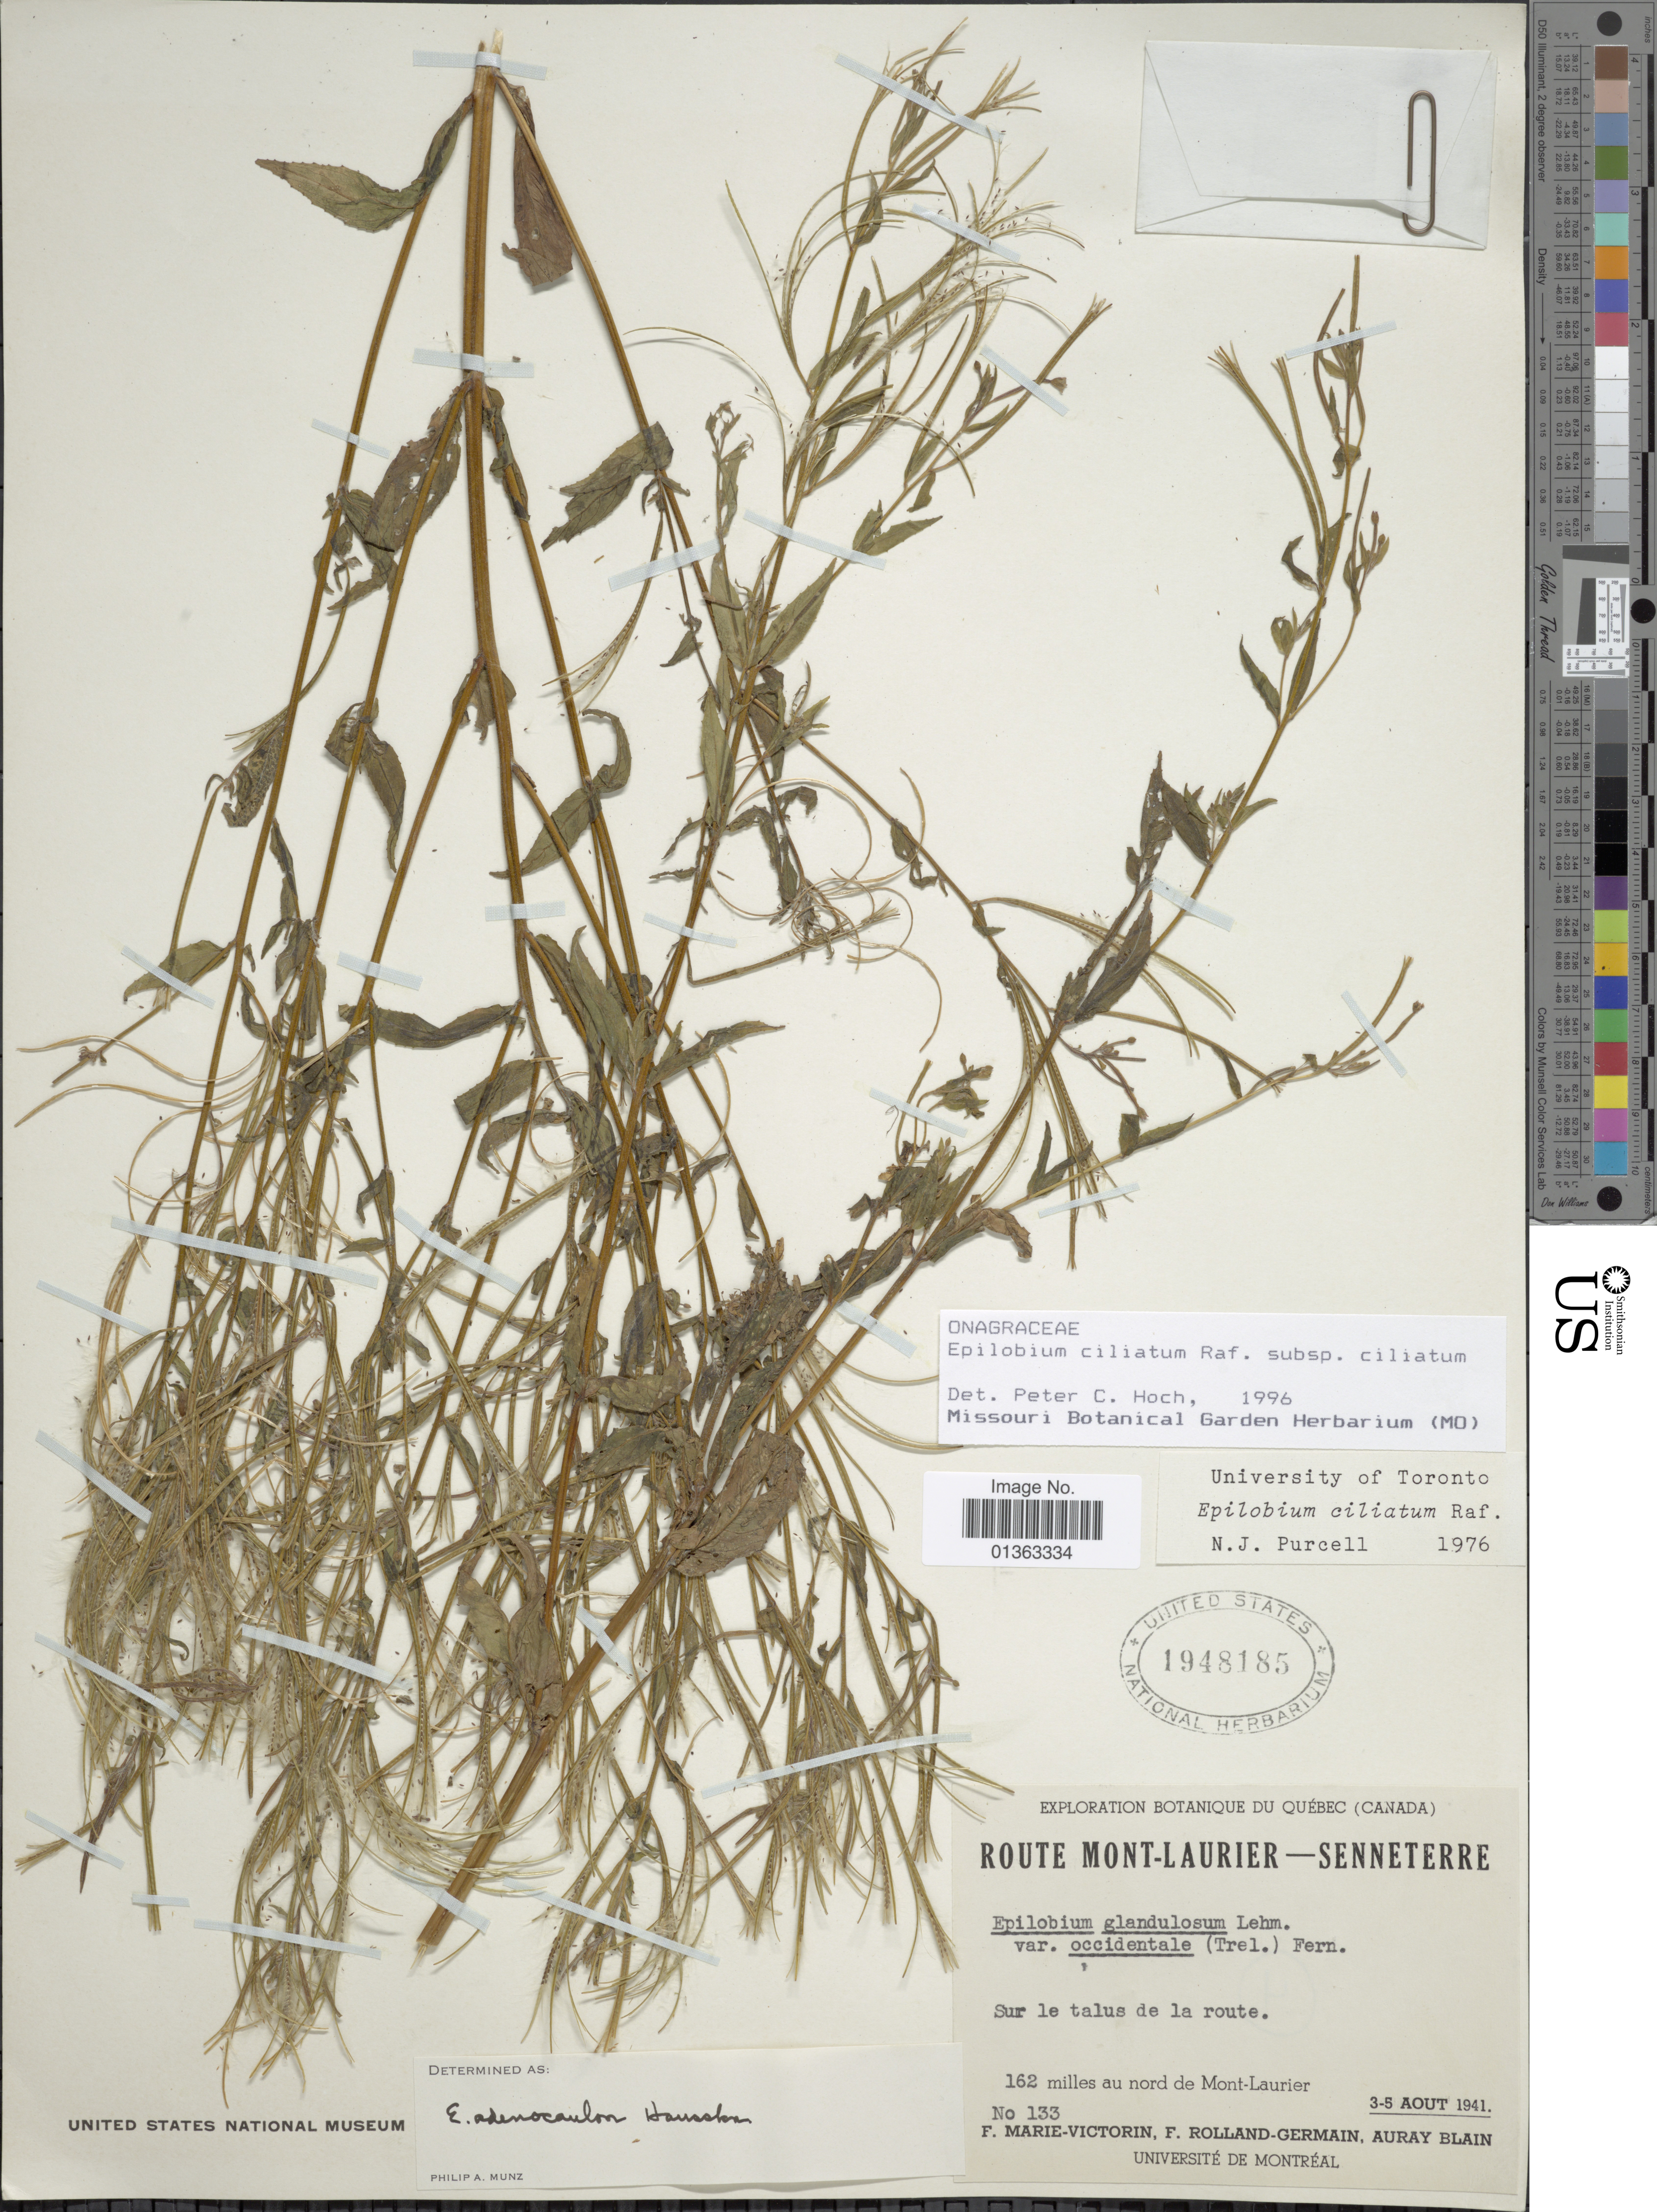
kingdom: Plantae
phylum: Tracheophyta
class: Magnoliopsida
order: Myrtales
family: Onagraceae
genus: Epilobium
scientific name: Epilobium ciliatum subsp. ciliatum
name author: Raf.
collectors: Fr. Marie-Victorin, Rolland-Germain & A. Blain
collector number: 133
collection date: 1941-08-03/1941-08-05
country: Canada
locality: Senneterre. 162 milles au nord de Mont-Laurier.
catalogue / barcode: US 1948185